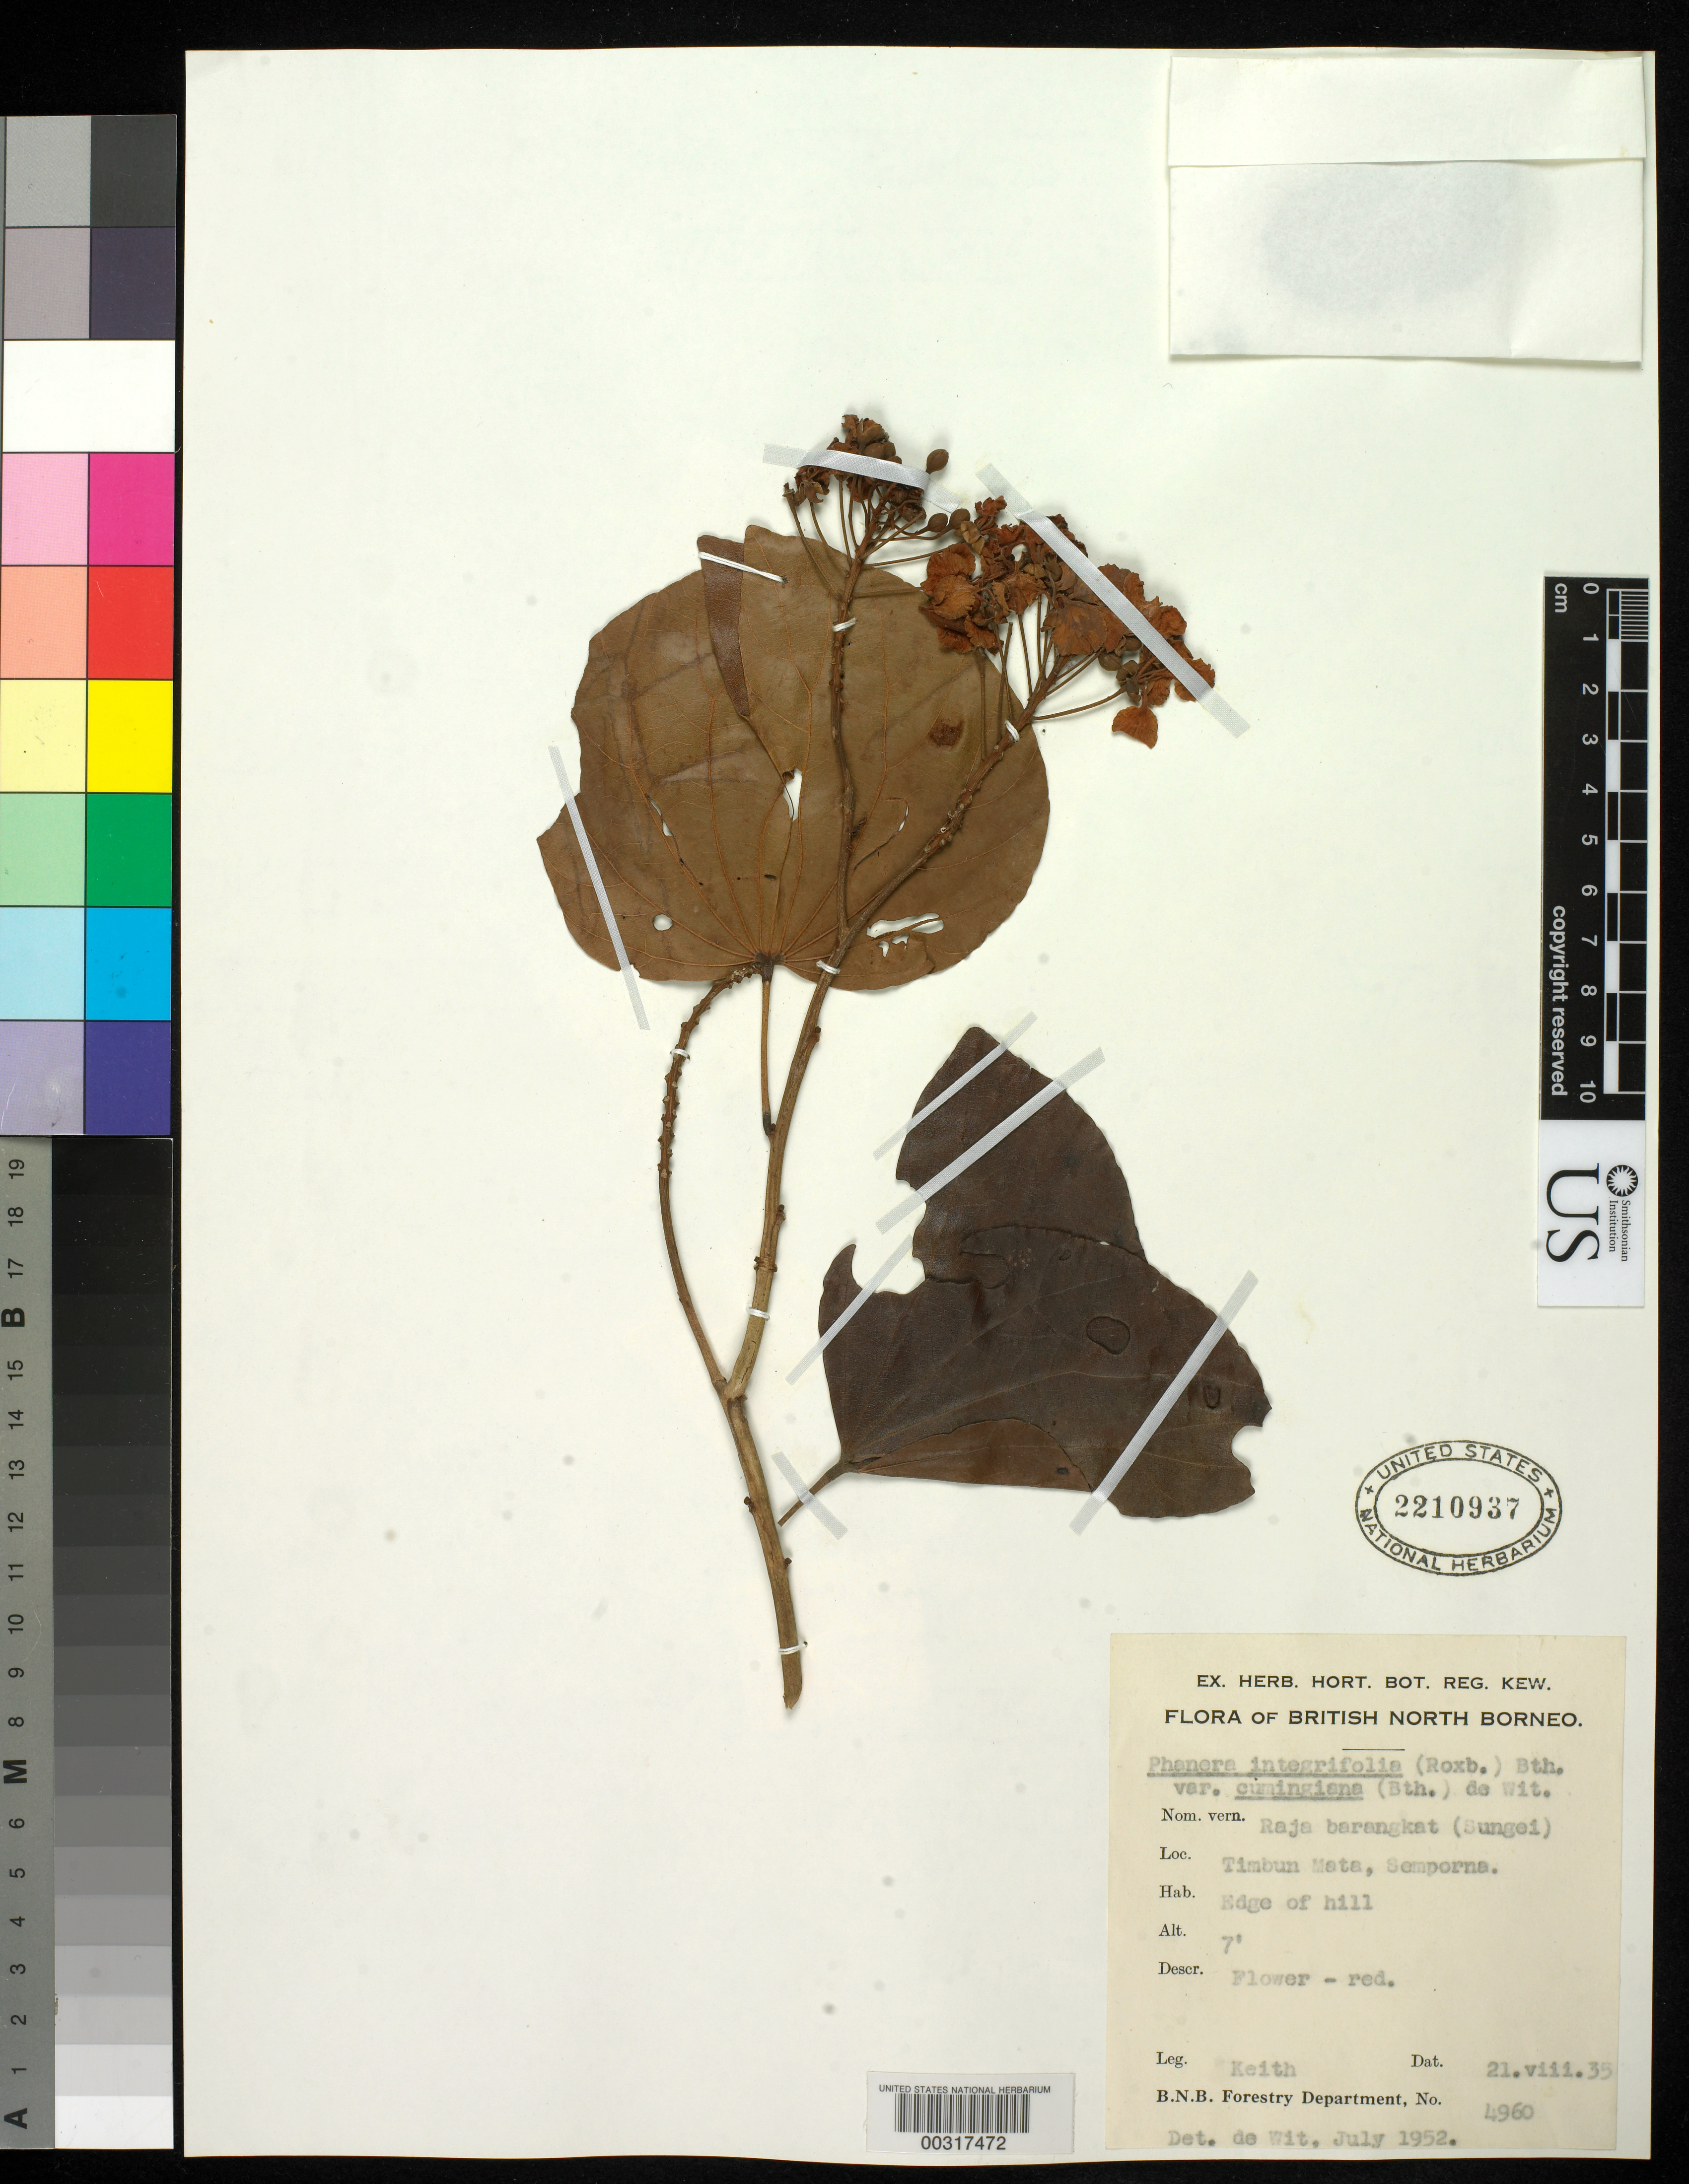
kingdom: Plantae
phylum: Tracheophyta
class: Magnoliopsida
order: Fabales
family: Fabaceae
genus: Phanera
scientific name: Phanera integrifolia subsp. cumingiana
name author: (Benth.) de Wit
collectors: H. Keith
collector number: B.n.b. Forestry Dept. No. 4960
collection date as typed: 21 Aug 1935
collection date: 1935-08-21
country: Malaysia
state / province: Sabah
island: Borneo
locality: Timbun mata, semporna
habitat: Edge of hill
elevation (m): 2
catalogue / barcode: US 2210937